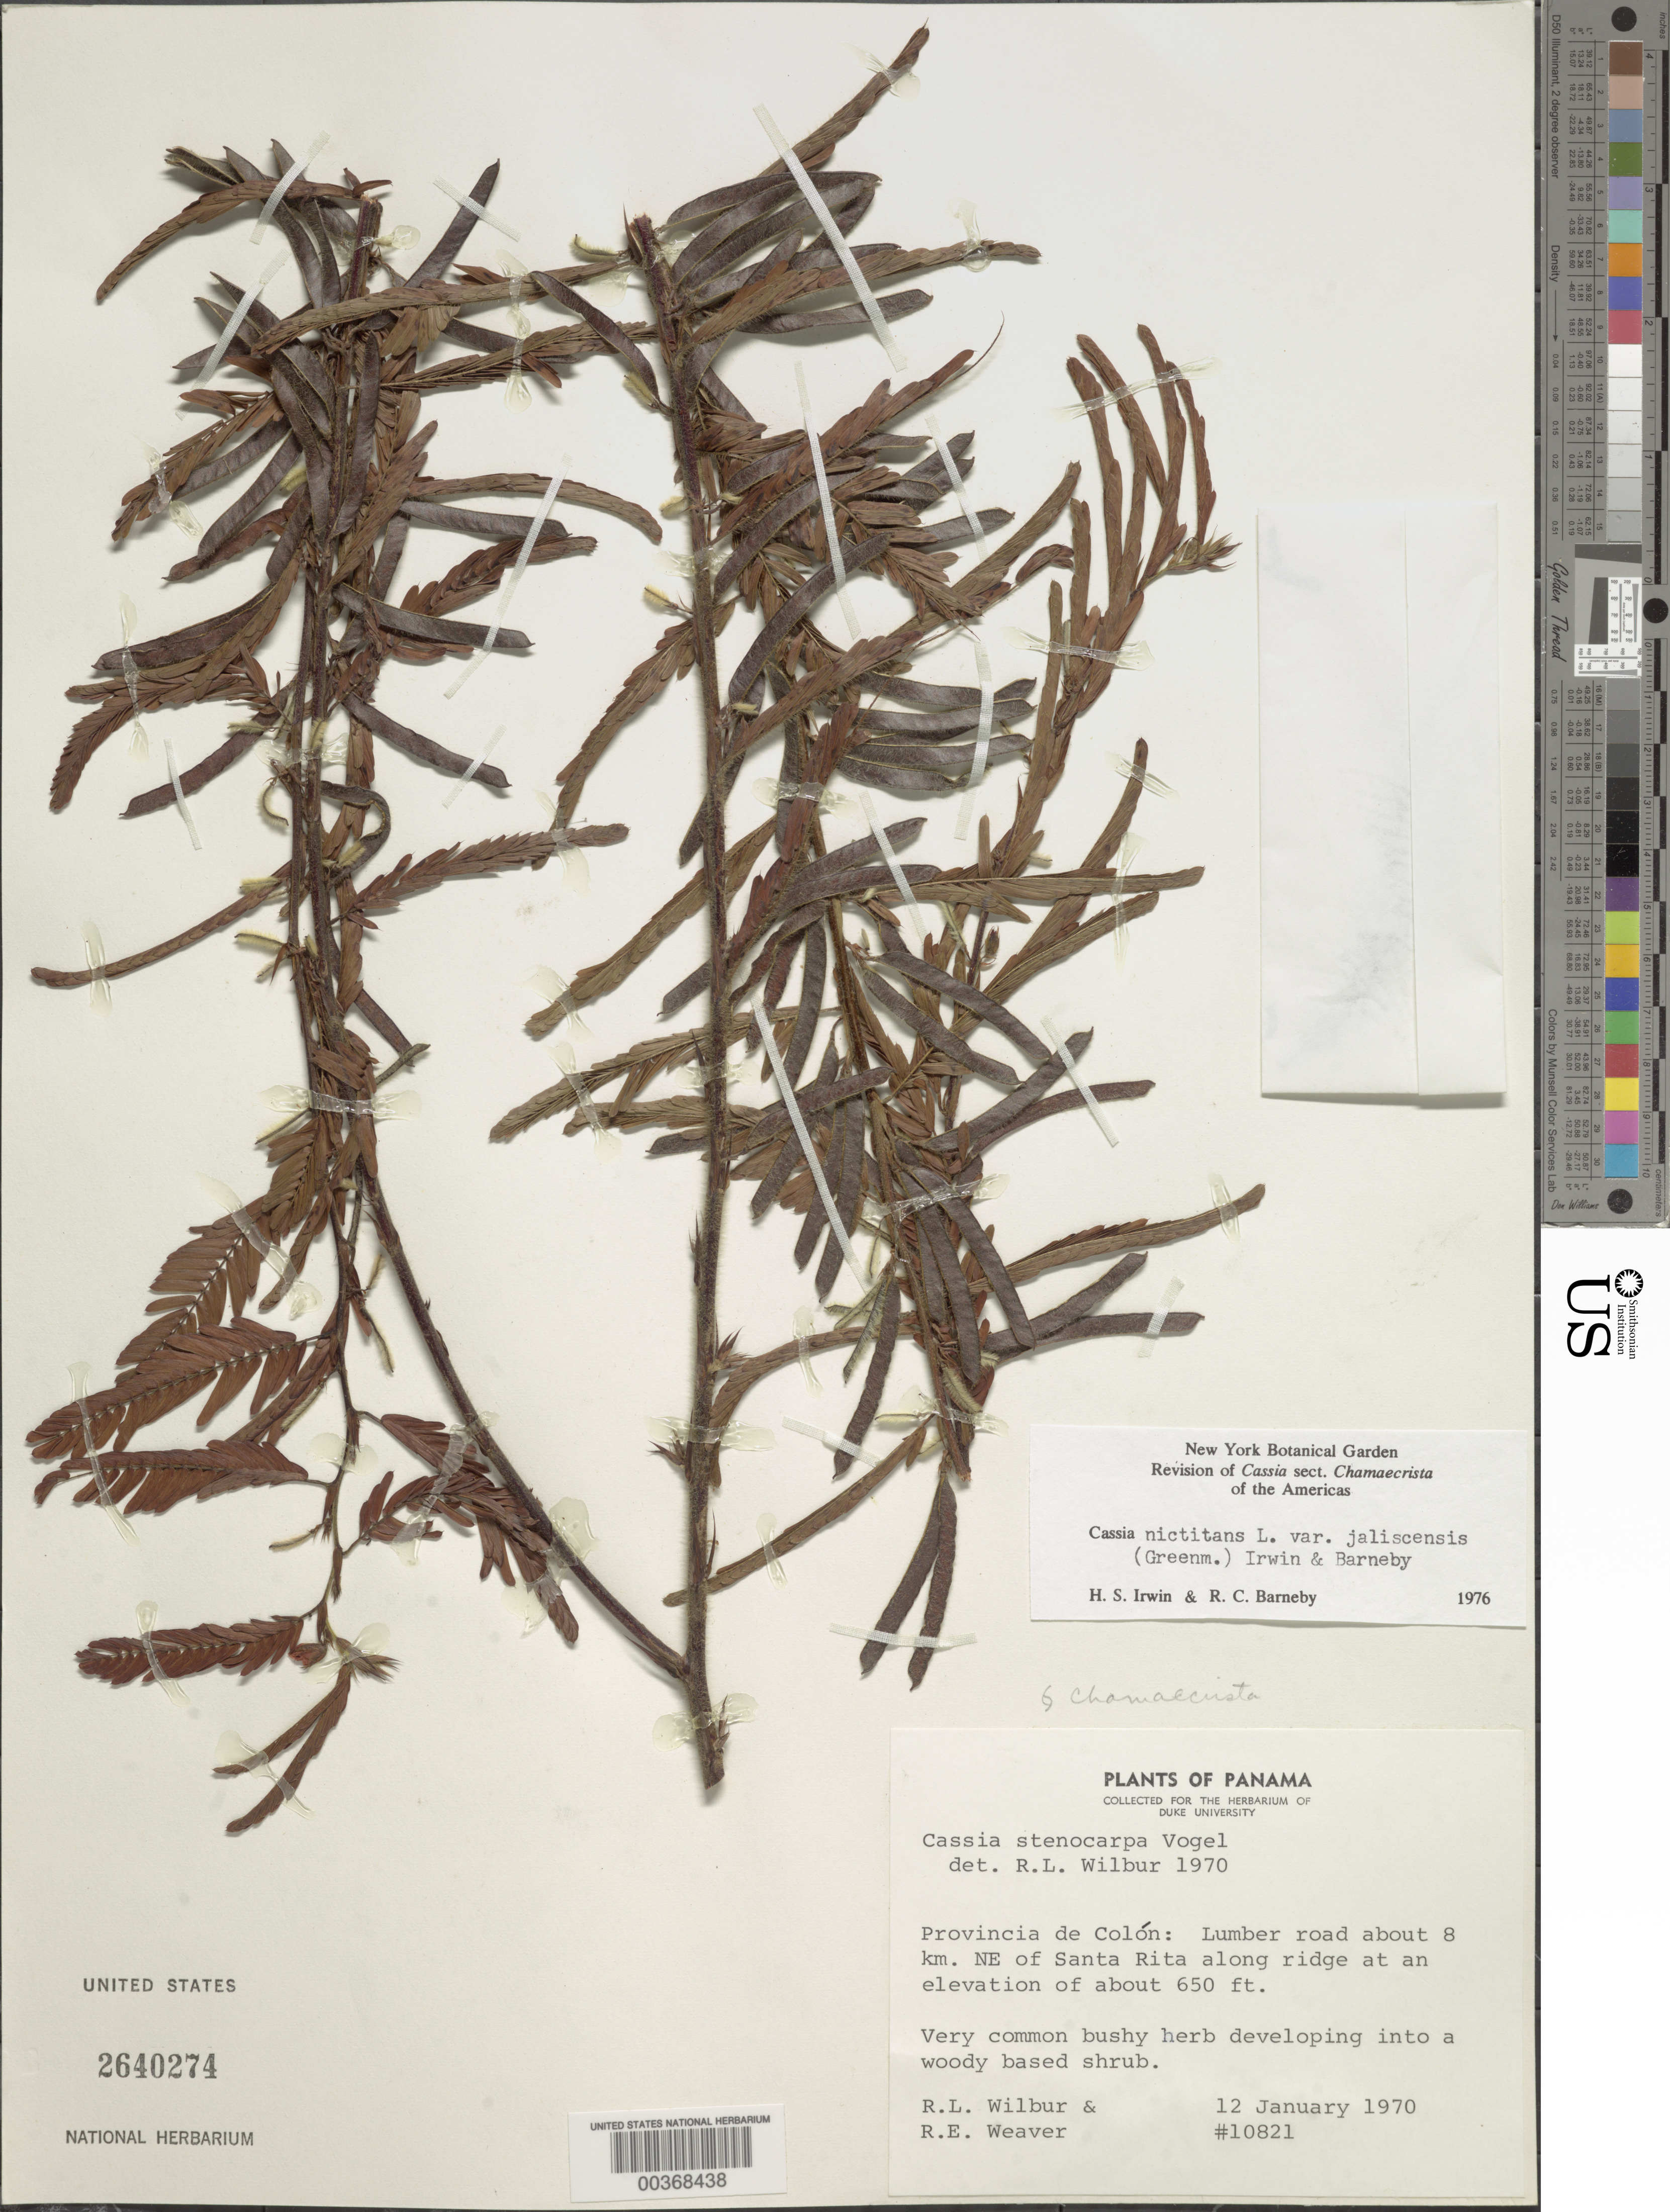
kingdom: Plantae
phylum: Tracheophyta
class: Magnoliopsida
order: Fabales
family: Fabaceae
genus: Chamaecrista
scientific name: Chamaecrista nictitans var. jaliscensis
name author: (Greenm.) H.S. Irwin & Barneby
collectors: R. L. Wilbur & R. E. Weaver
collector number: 10821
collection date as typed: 12 Jan 1970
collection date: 1970-01-12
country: Panama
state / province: Colón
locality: Lumber road about 8 km NE of Santa Rita along ridge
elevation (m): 198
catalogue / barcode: US 2640274